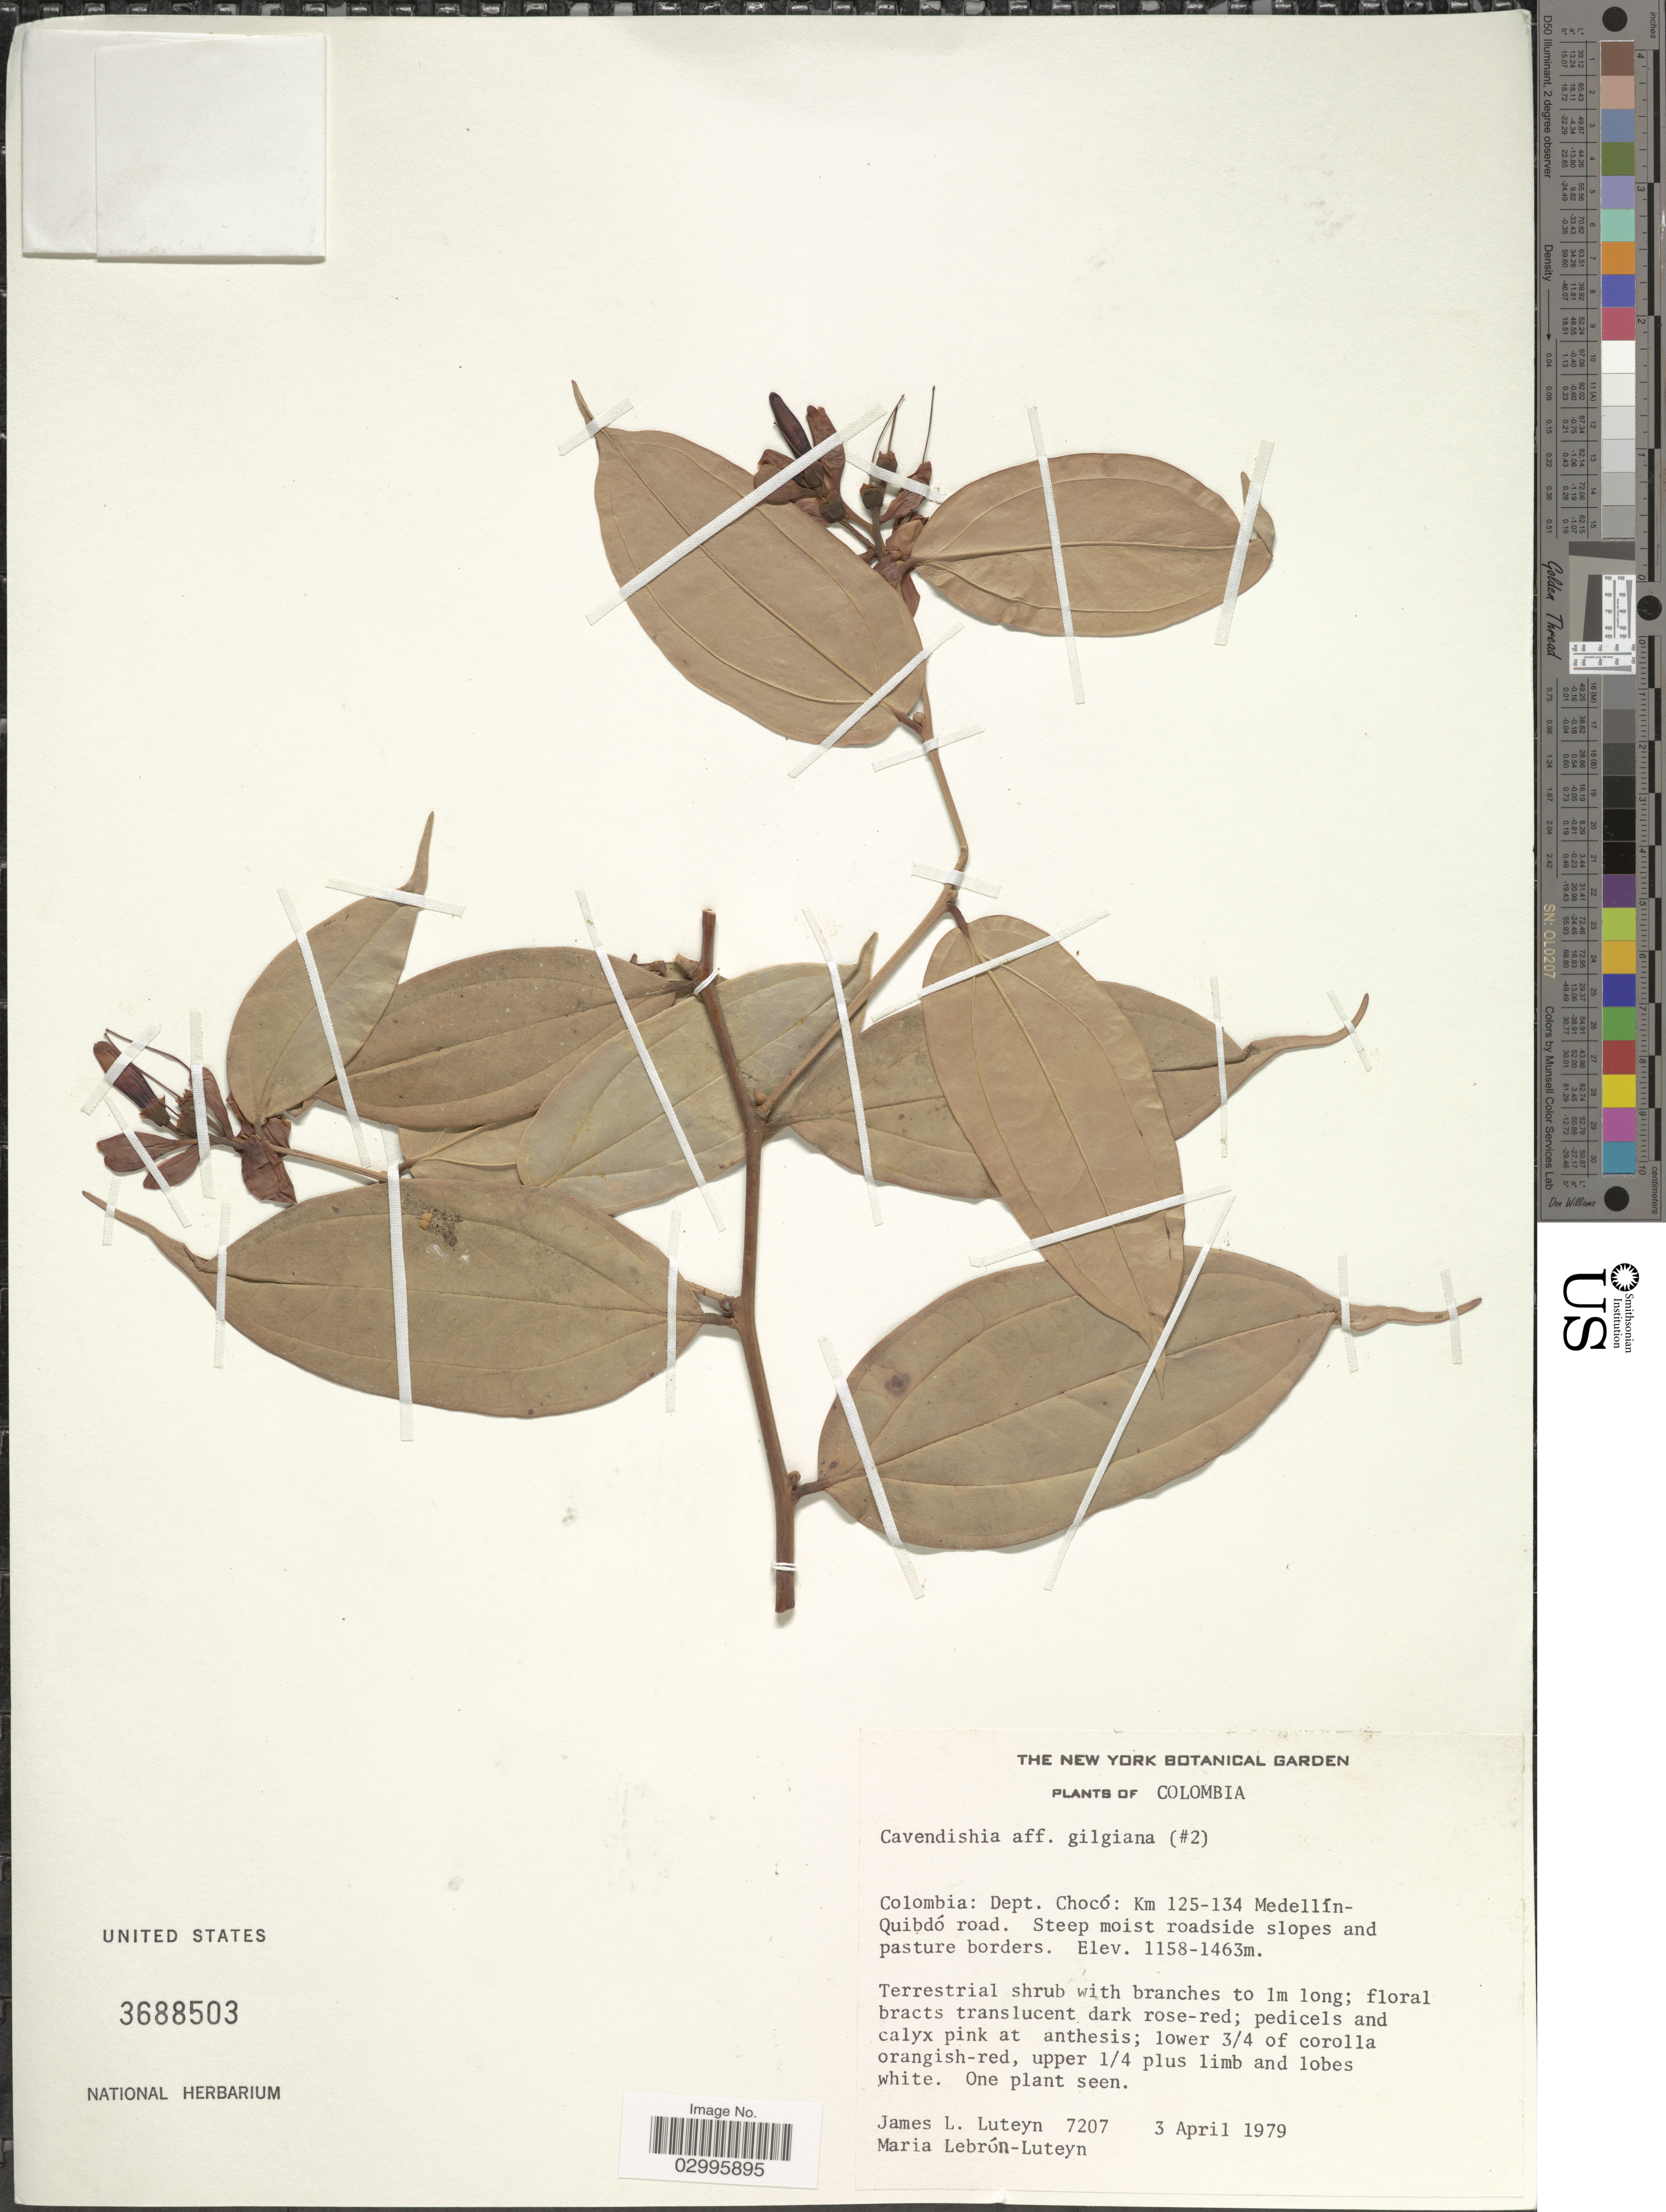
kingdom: Plantae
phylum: Tracheophyta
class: Magnoliopsida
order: Ericales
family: Ericaceae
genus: Cavendishia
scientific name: Cavendishia gilgiana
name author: Hoerold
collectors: J. Luteyn & M. L. Lebrón-Luteyn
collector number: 7207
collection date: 1979-04-03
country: Colombia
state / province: Chocó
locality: Dept. Chocó: Km 125-134 Medellín-Quibdó road. Steep moist roadside slopes and pasture borders.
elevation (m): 1158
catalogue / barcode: US 3688503